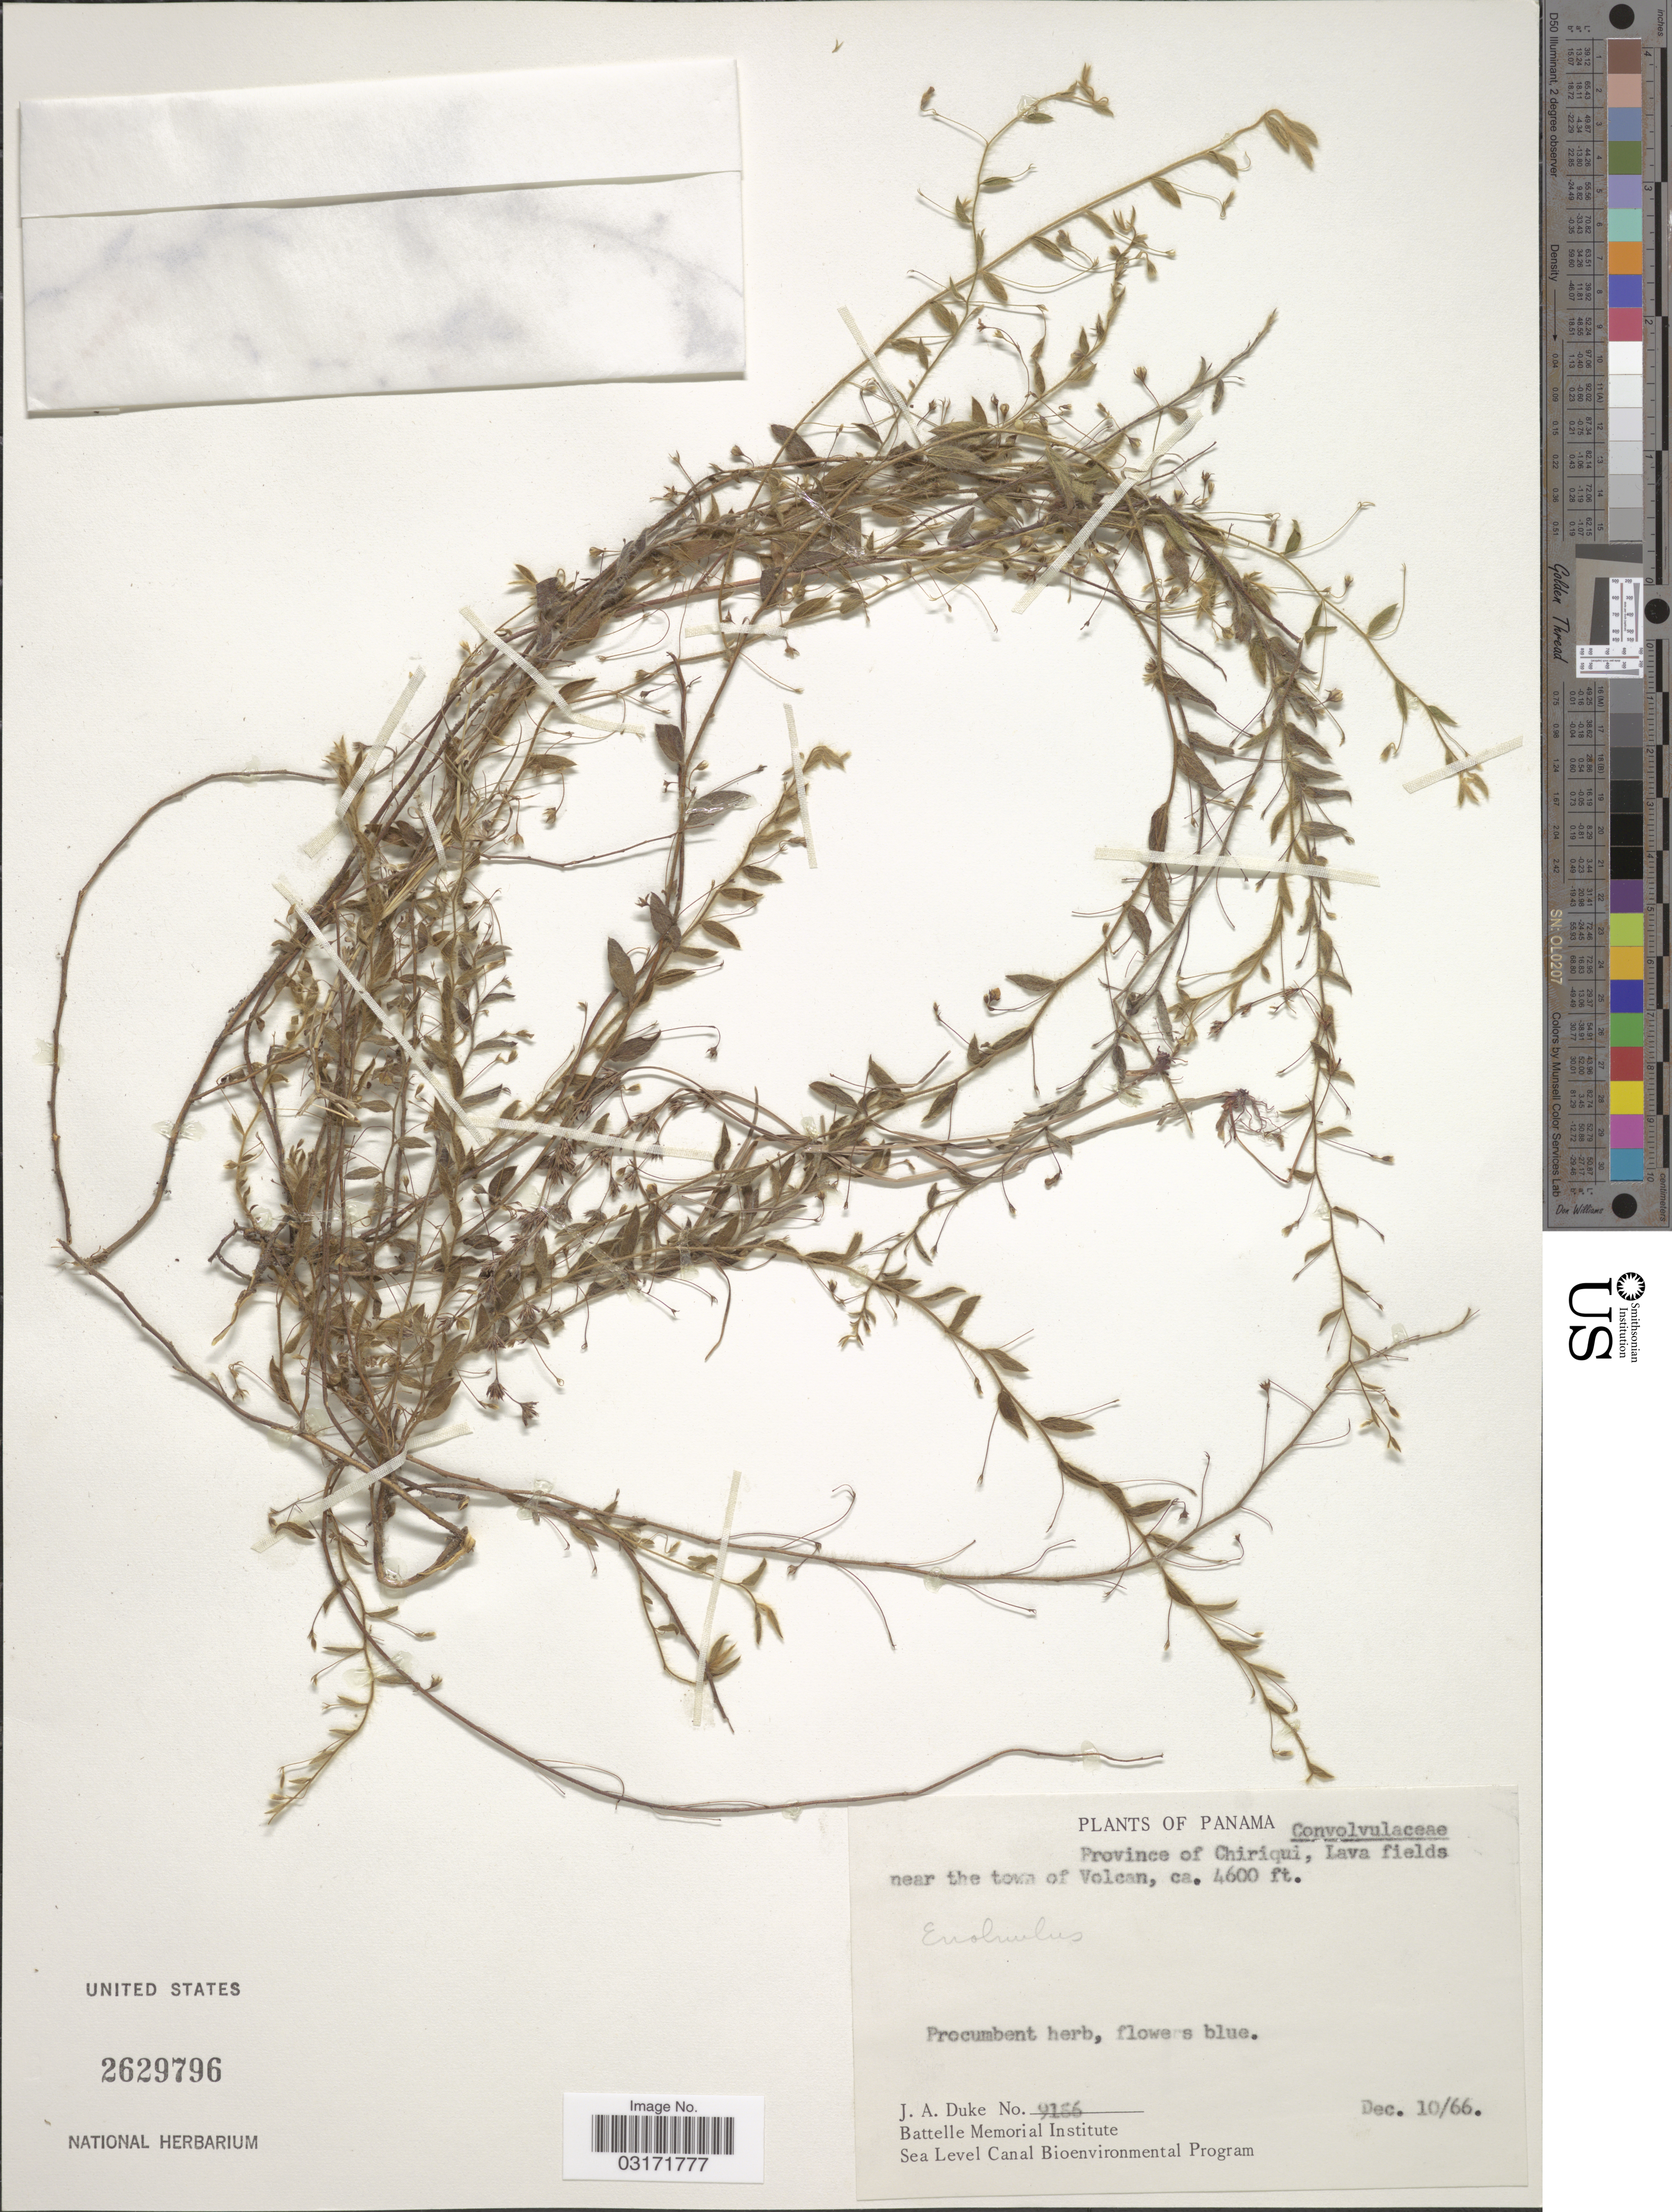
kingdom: Plantae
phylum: Tracheophyta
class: Magnoliopsida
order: Solanales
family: Convolvulaceae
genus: Evolvulus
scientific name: Evolvulus sp.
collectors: J. A. Duke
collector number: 9156*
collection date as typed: Transcribed d/m/y: 10/12/66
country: Panama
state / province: Chiriqui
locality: Lava fields near the town of Volcan.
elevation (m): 1402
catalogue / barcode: US 2629796